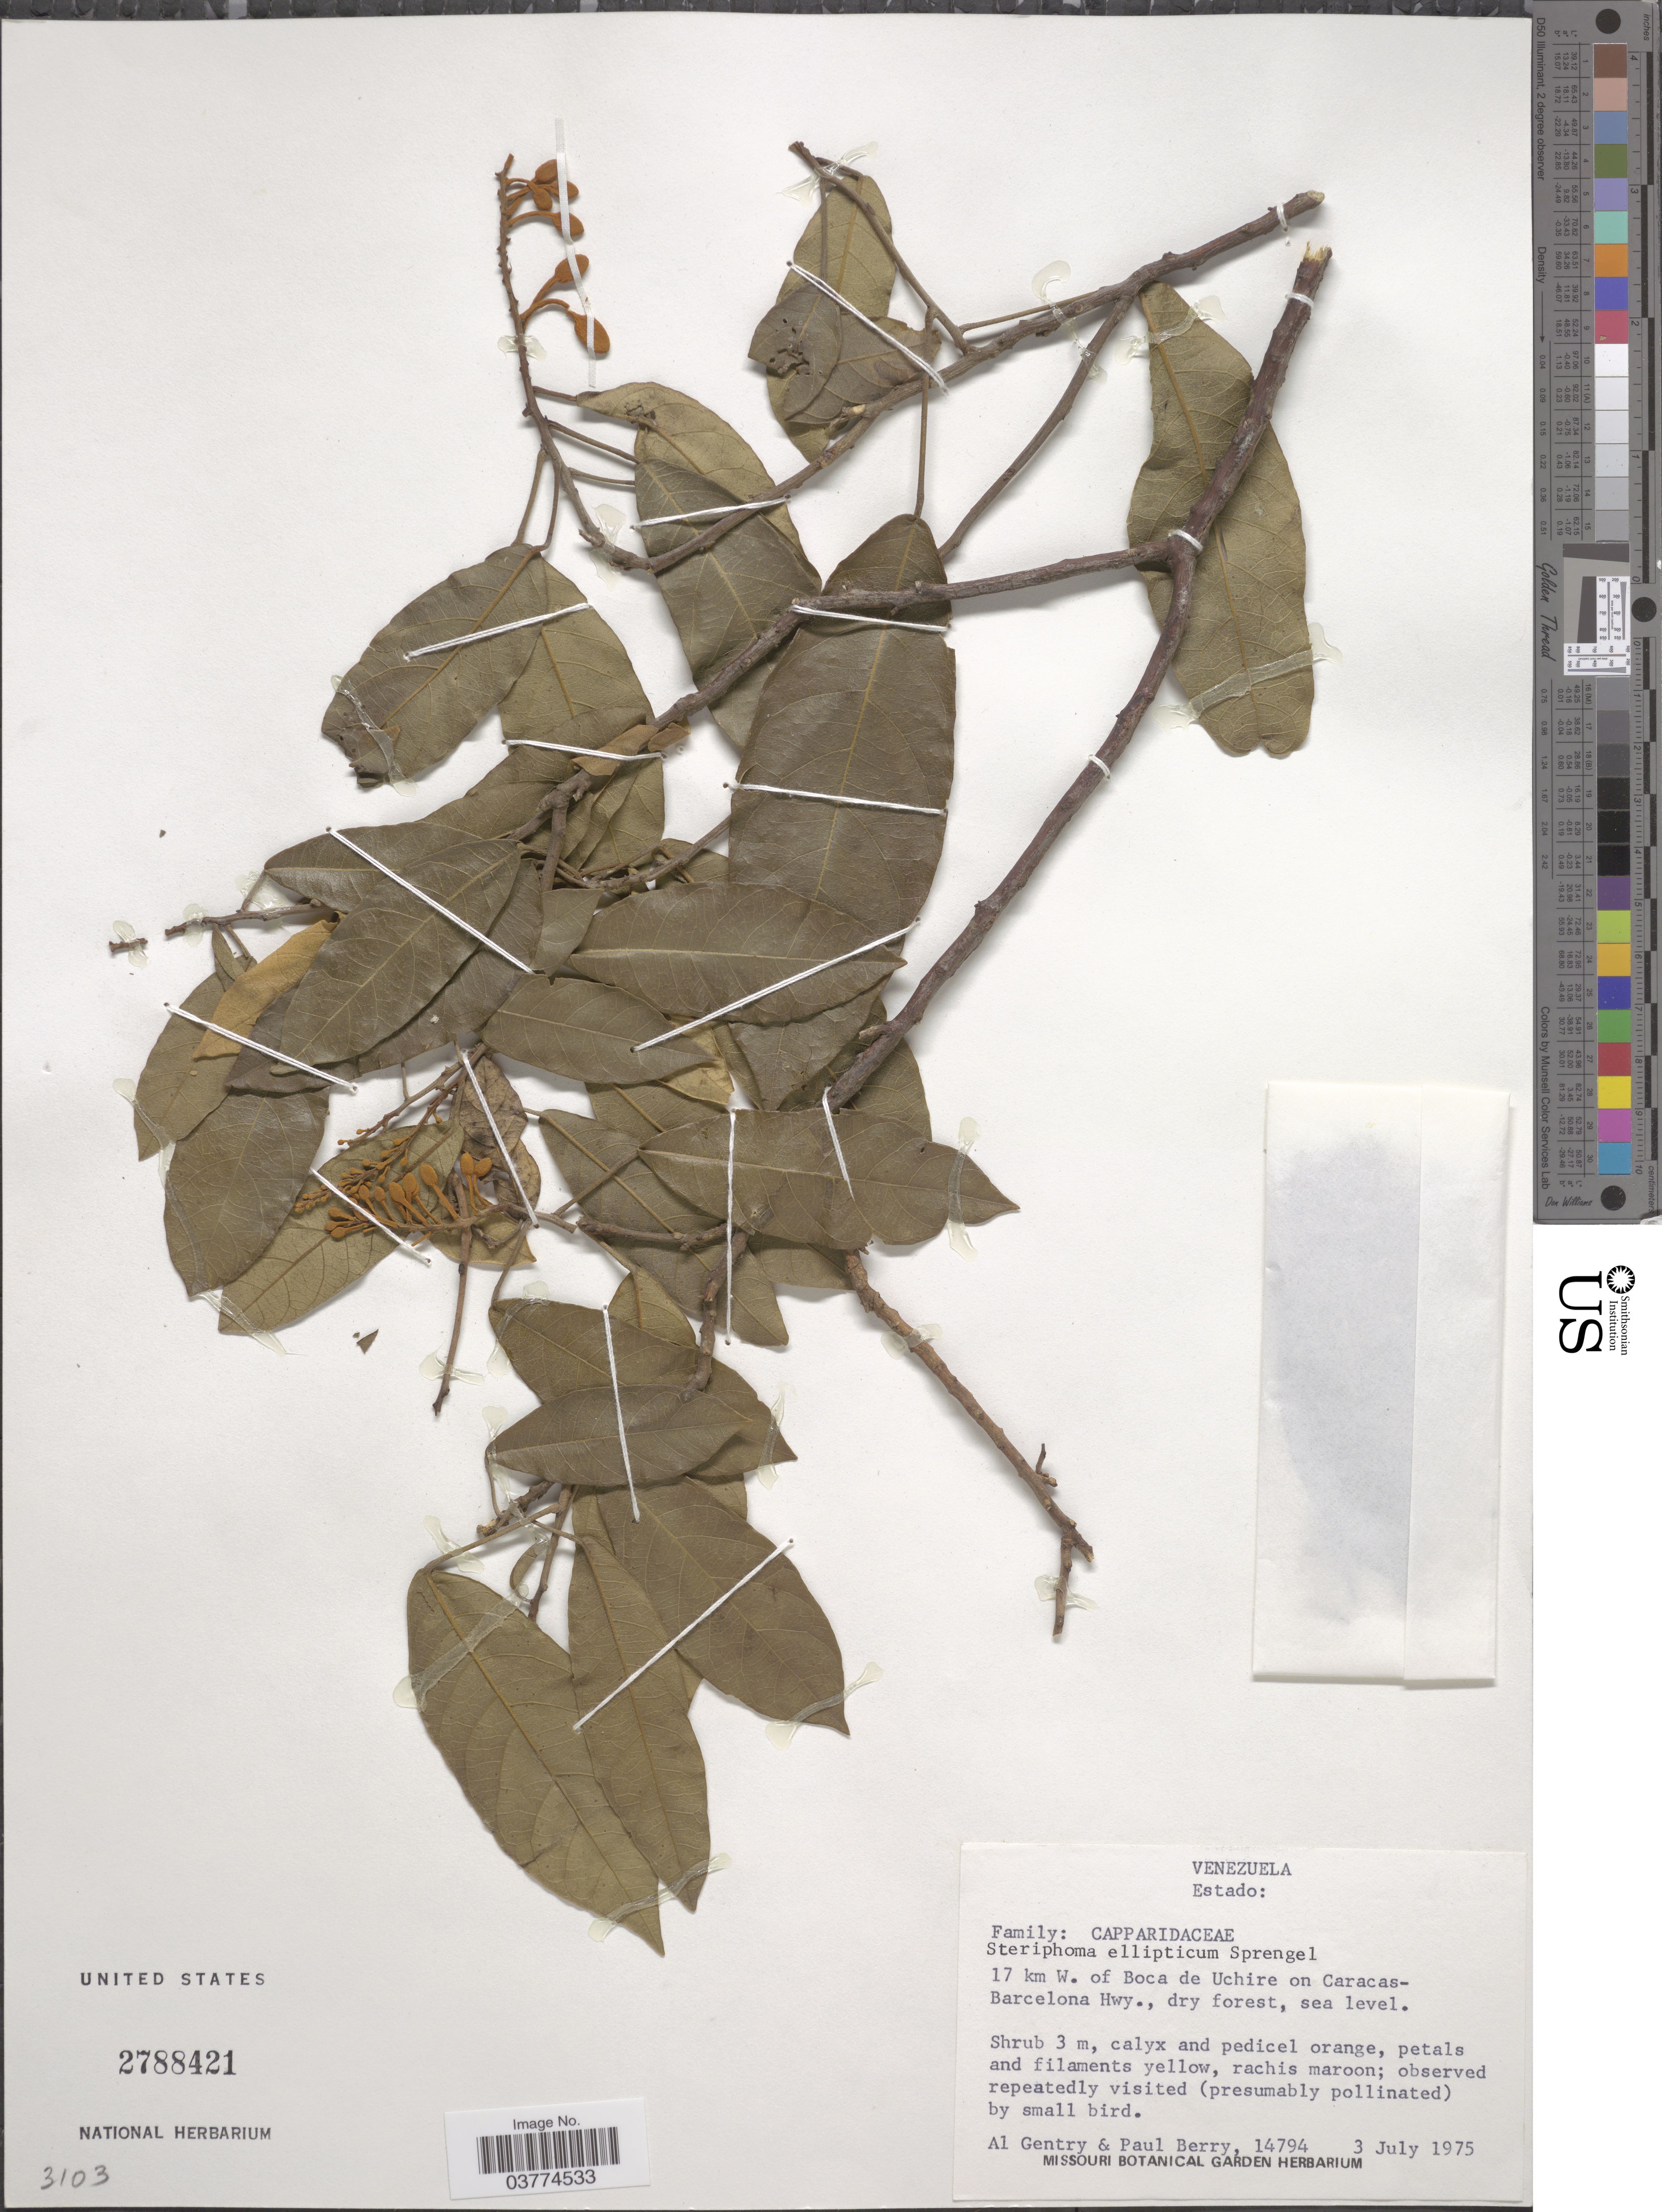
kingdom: Plantae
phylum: Tracheophyta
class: Magnoliopsida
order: Brassicales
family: Capparaceae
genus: Steriphoma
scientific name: Steriphoma ellipticum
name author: (DC.) Spreng.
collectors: A. H. Gentry & P. E. Berry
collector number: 14794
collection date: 1975-07-03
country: Venezuela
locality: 17 km W. of Boca de Uchire on Caracas-Barcelona Hwy.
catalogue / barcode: US 2788421